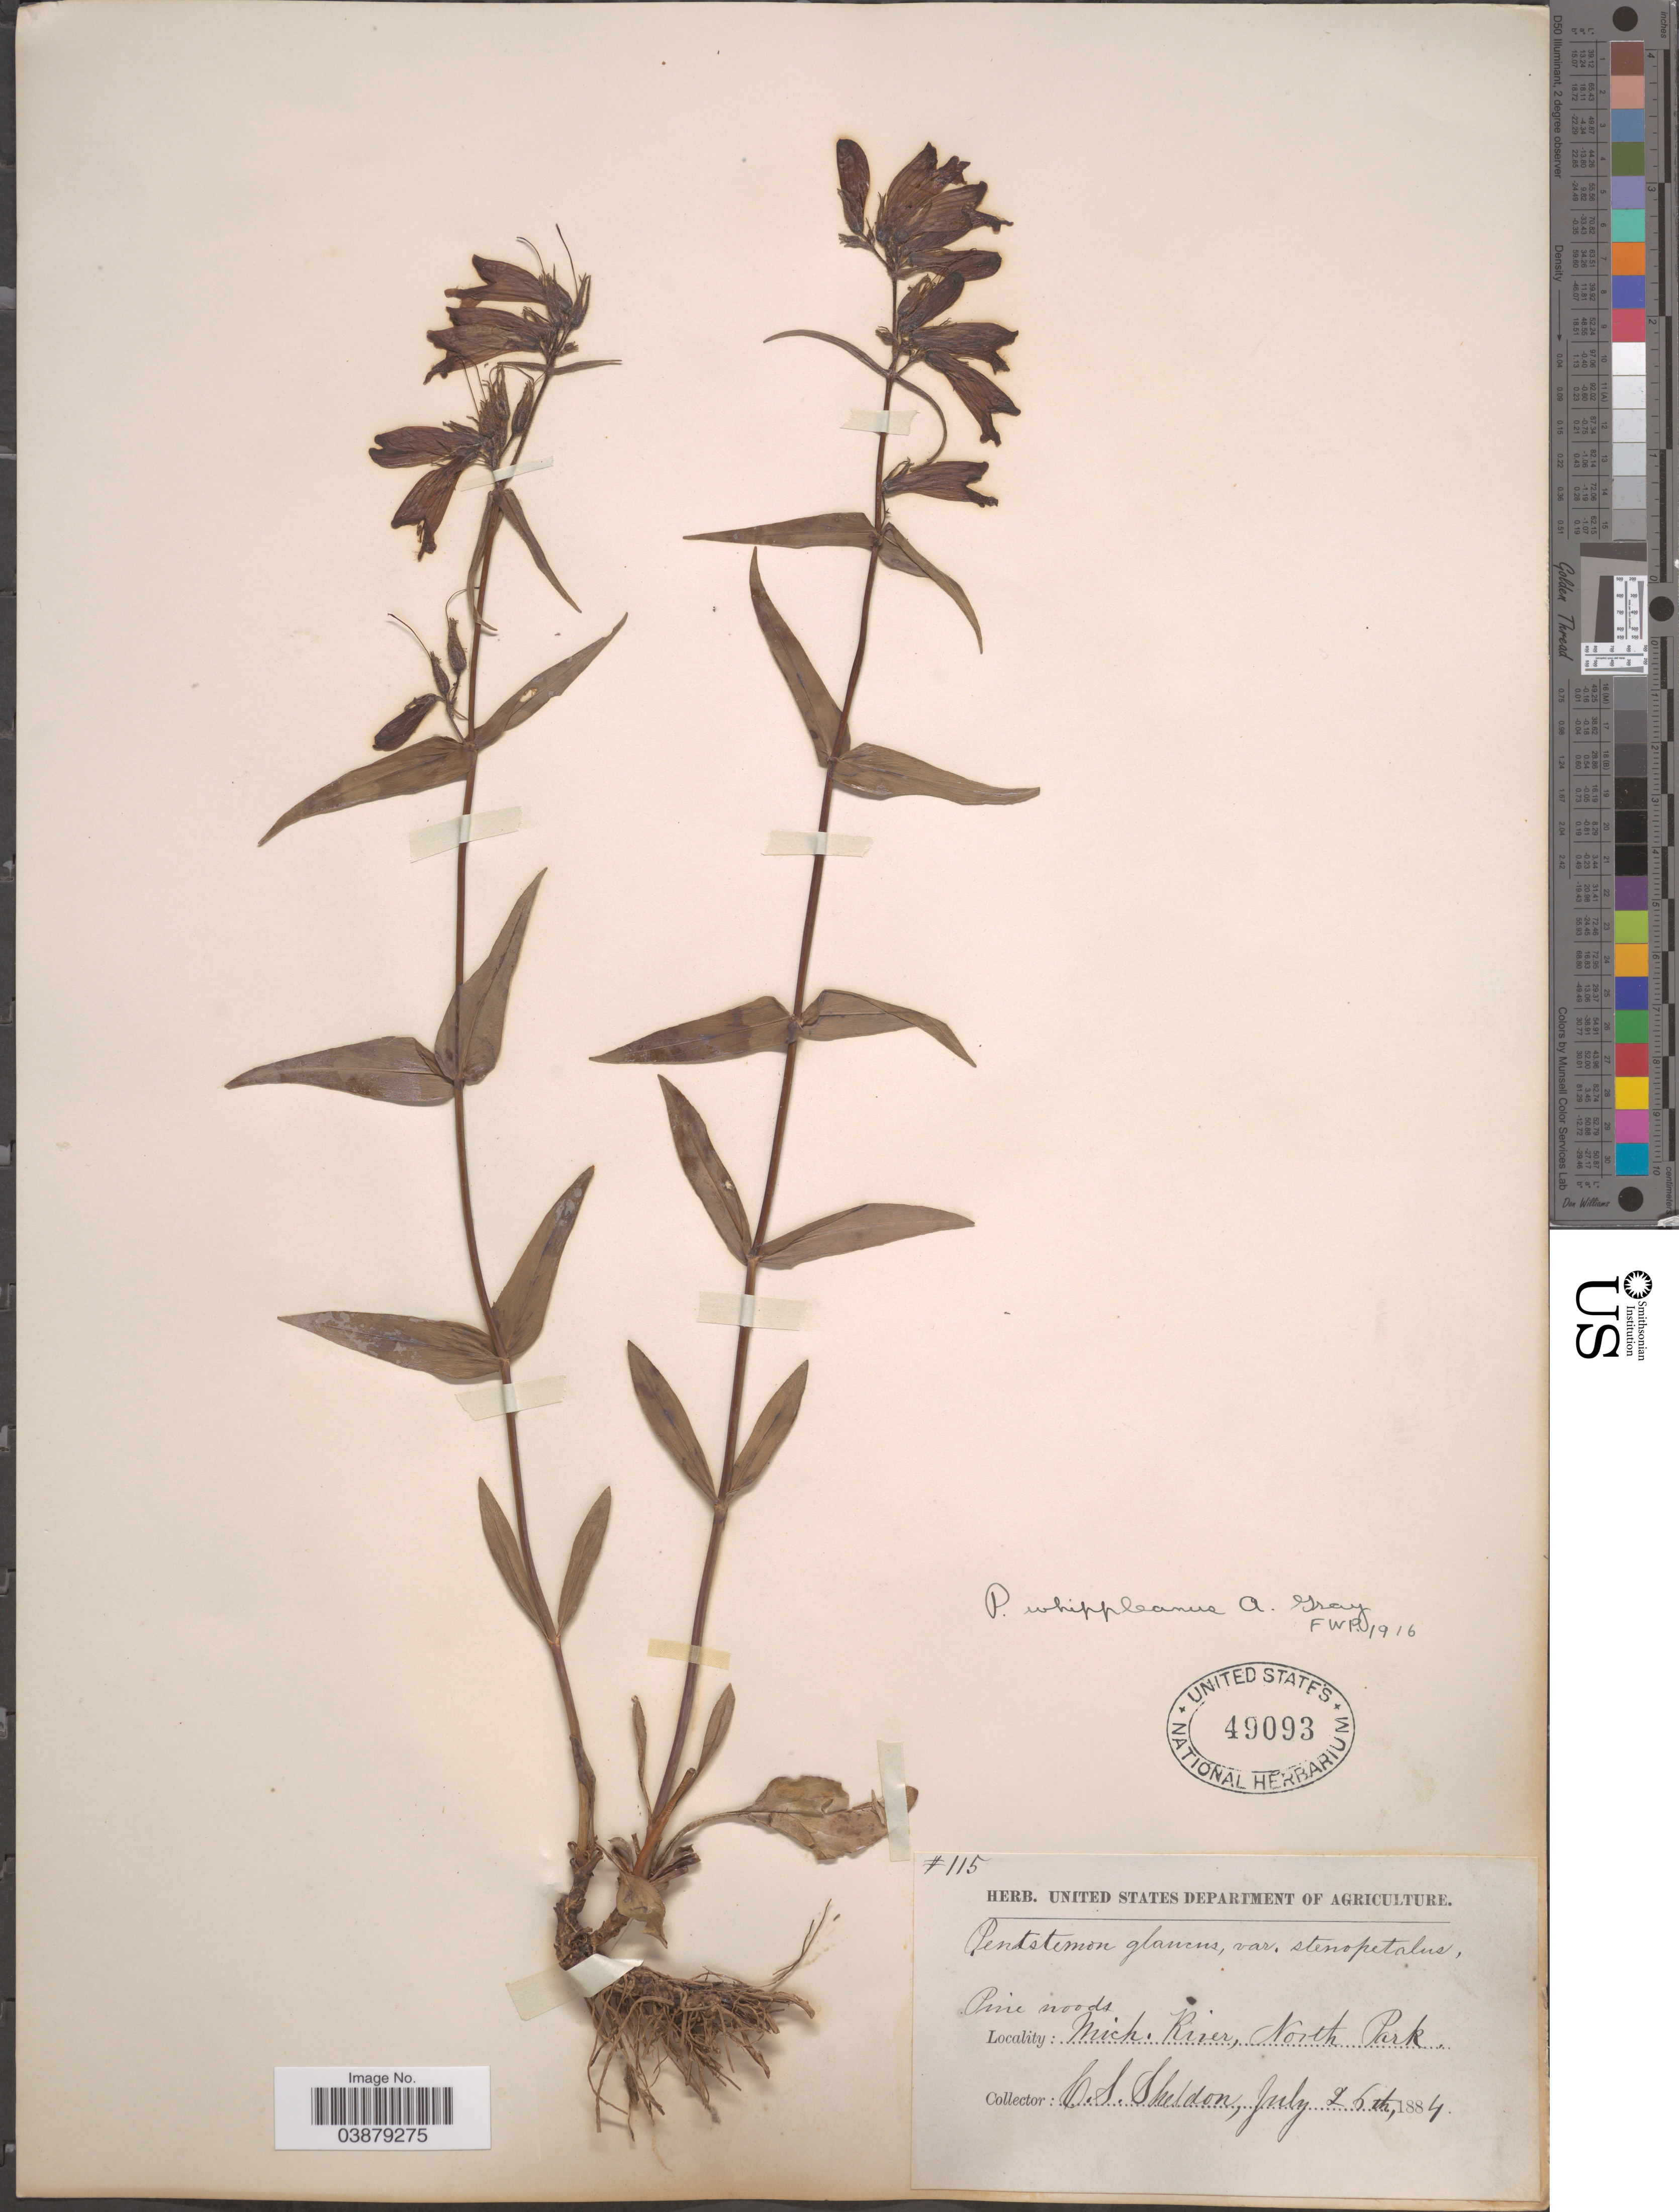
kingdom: Plantae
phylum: Tracheophyta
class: Magnoliopsida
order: Lamiales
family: Plantaginaceae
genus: Penstemon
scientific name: Penstemon whippleanus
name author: A. Gray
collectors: C. S. Sheldon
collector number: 115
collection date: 1884-07-26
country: United States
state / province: Michigan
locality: Mich. River, North Park.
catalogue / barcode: US 49093